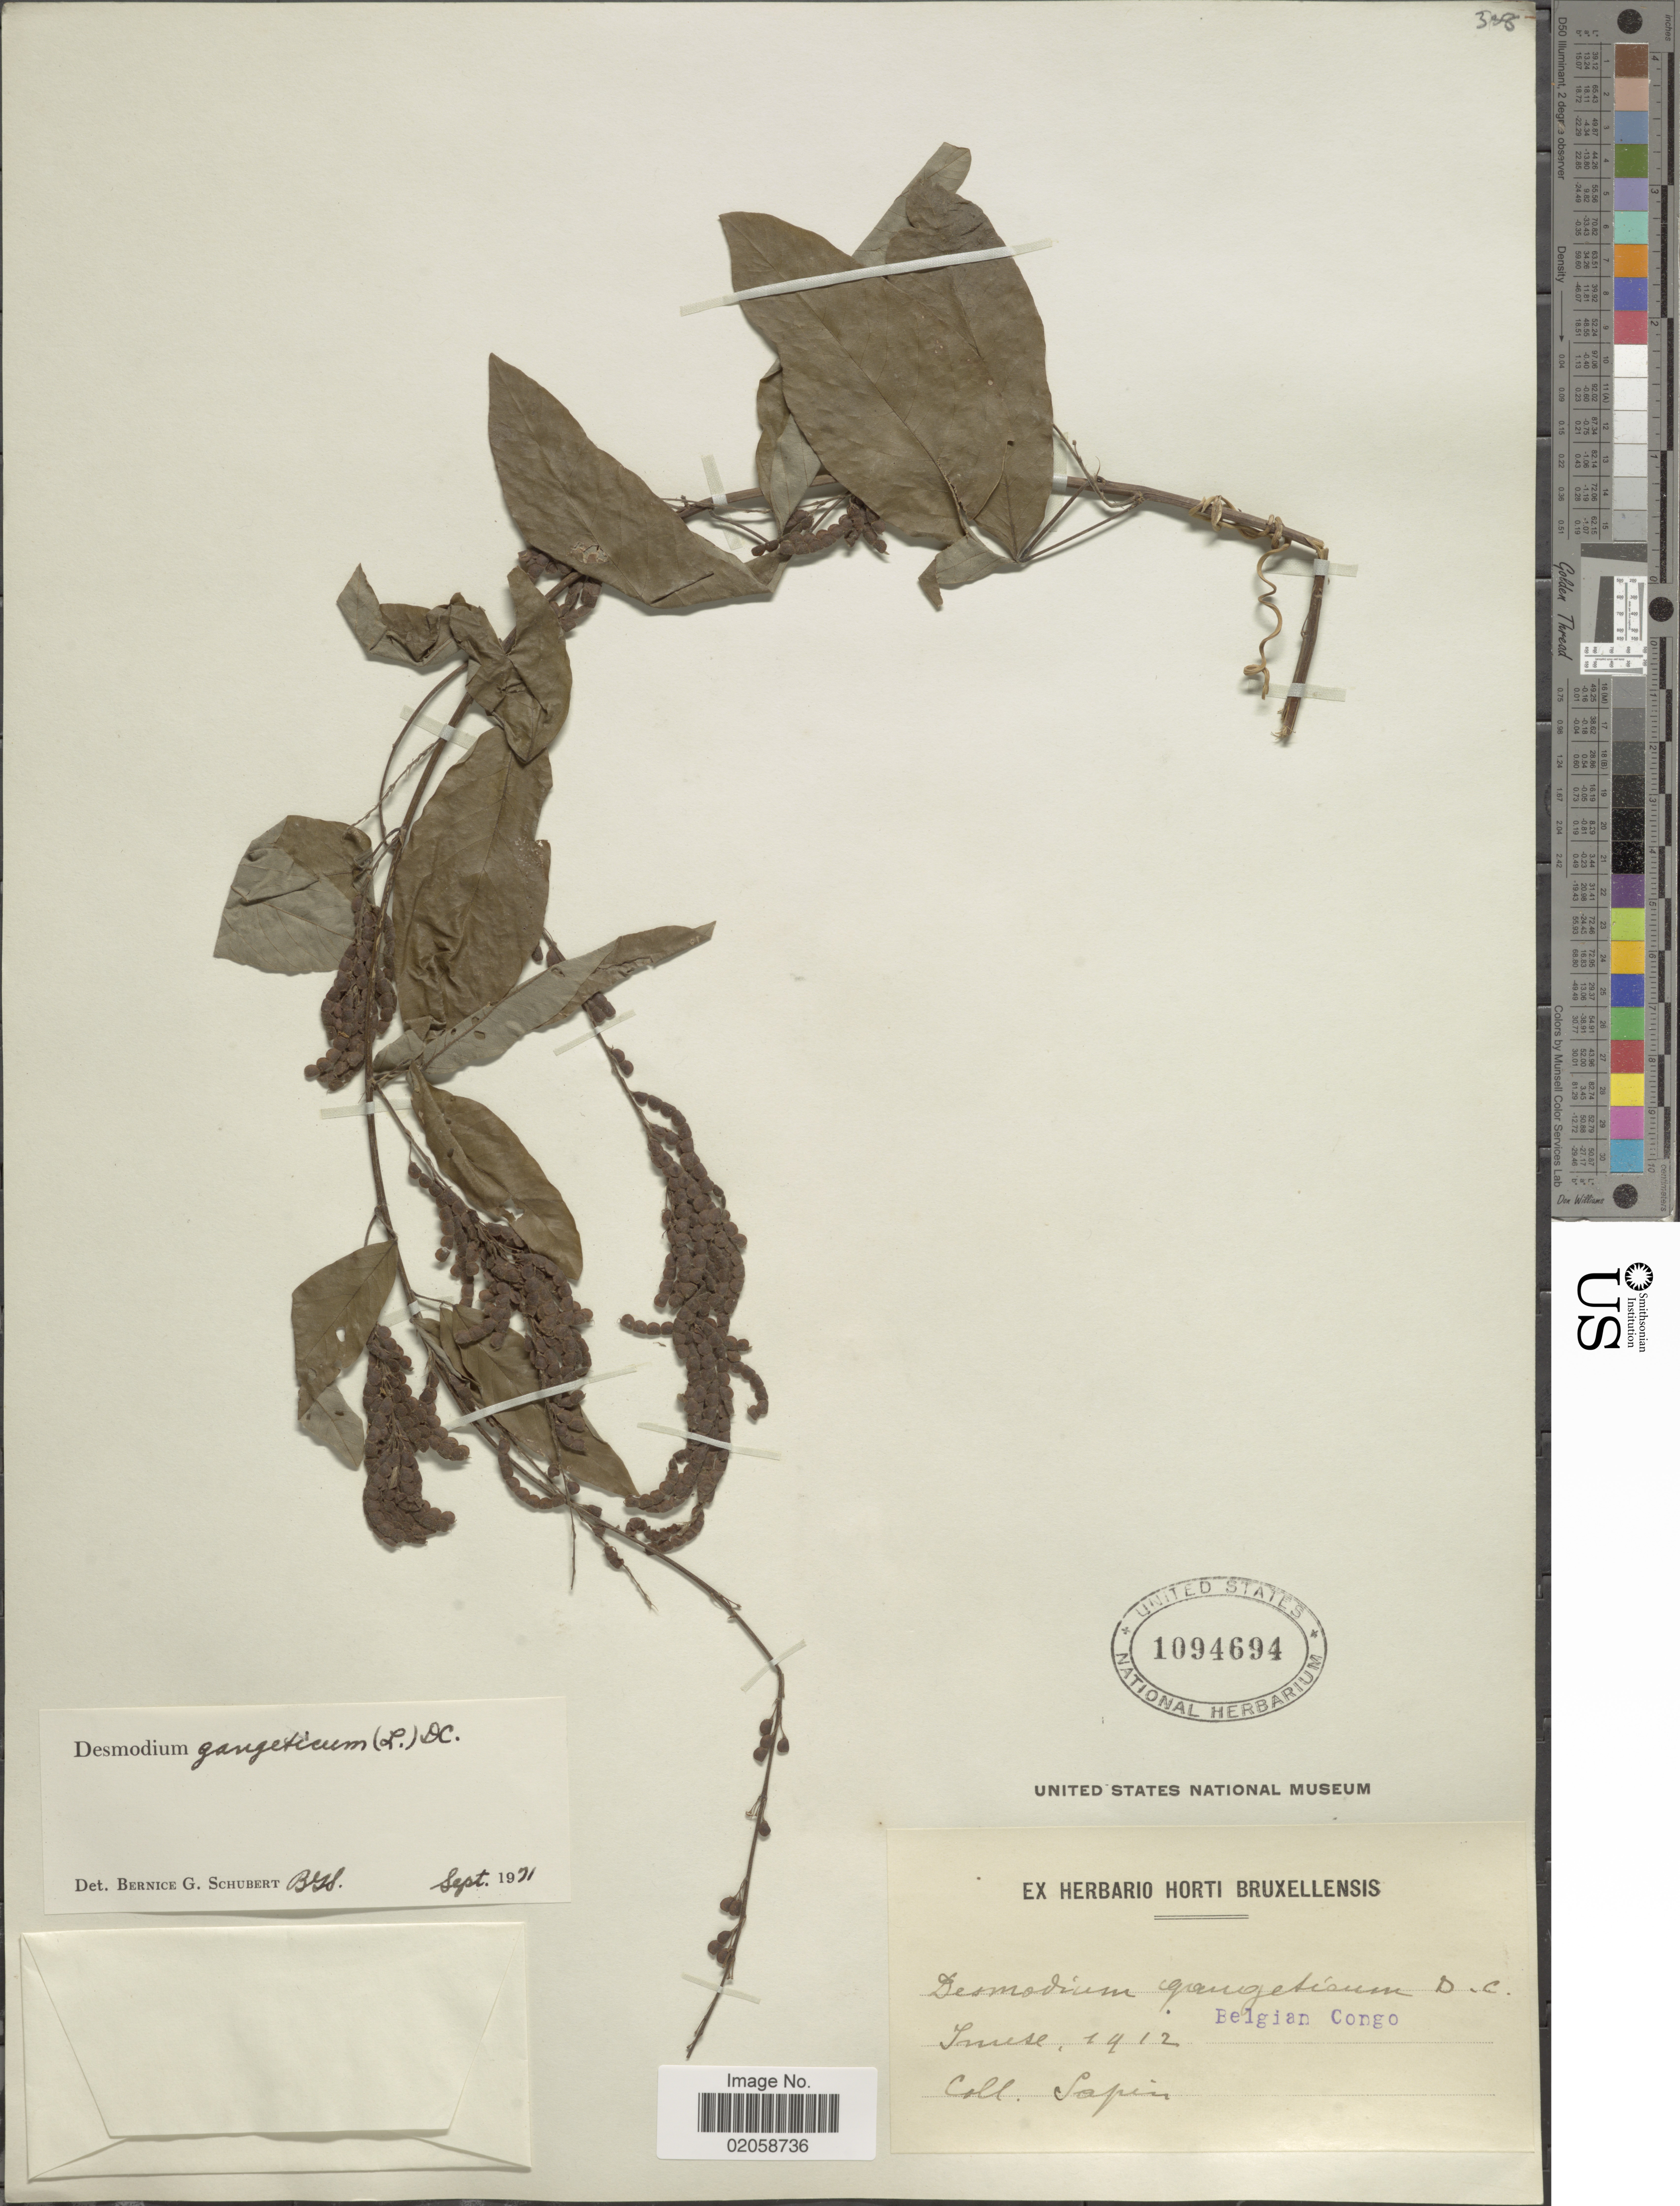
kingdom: Plantae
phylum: Tracheophyta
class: Magnoliopsida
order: Fabales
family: Fabaceae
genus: Pleurolobus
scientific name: Pleurolobus gangeticus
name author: (L.) J. St.-Hil. ex H. Ohashi & K. Ohashi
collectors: A. Sapin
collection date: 1912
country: Congo, Democratic Republic of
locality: Belgian Congo, Imese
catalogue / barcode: US 1094694